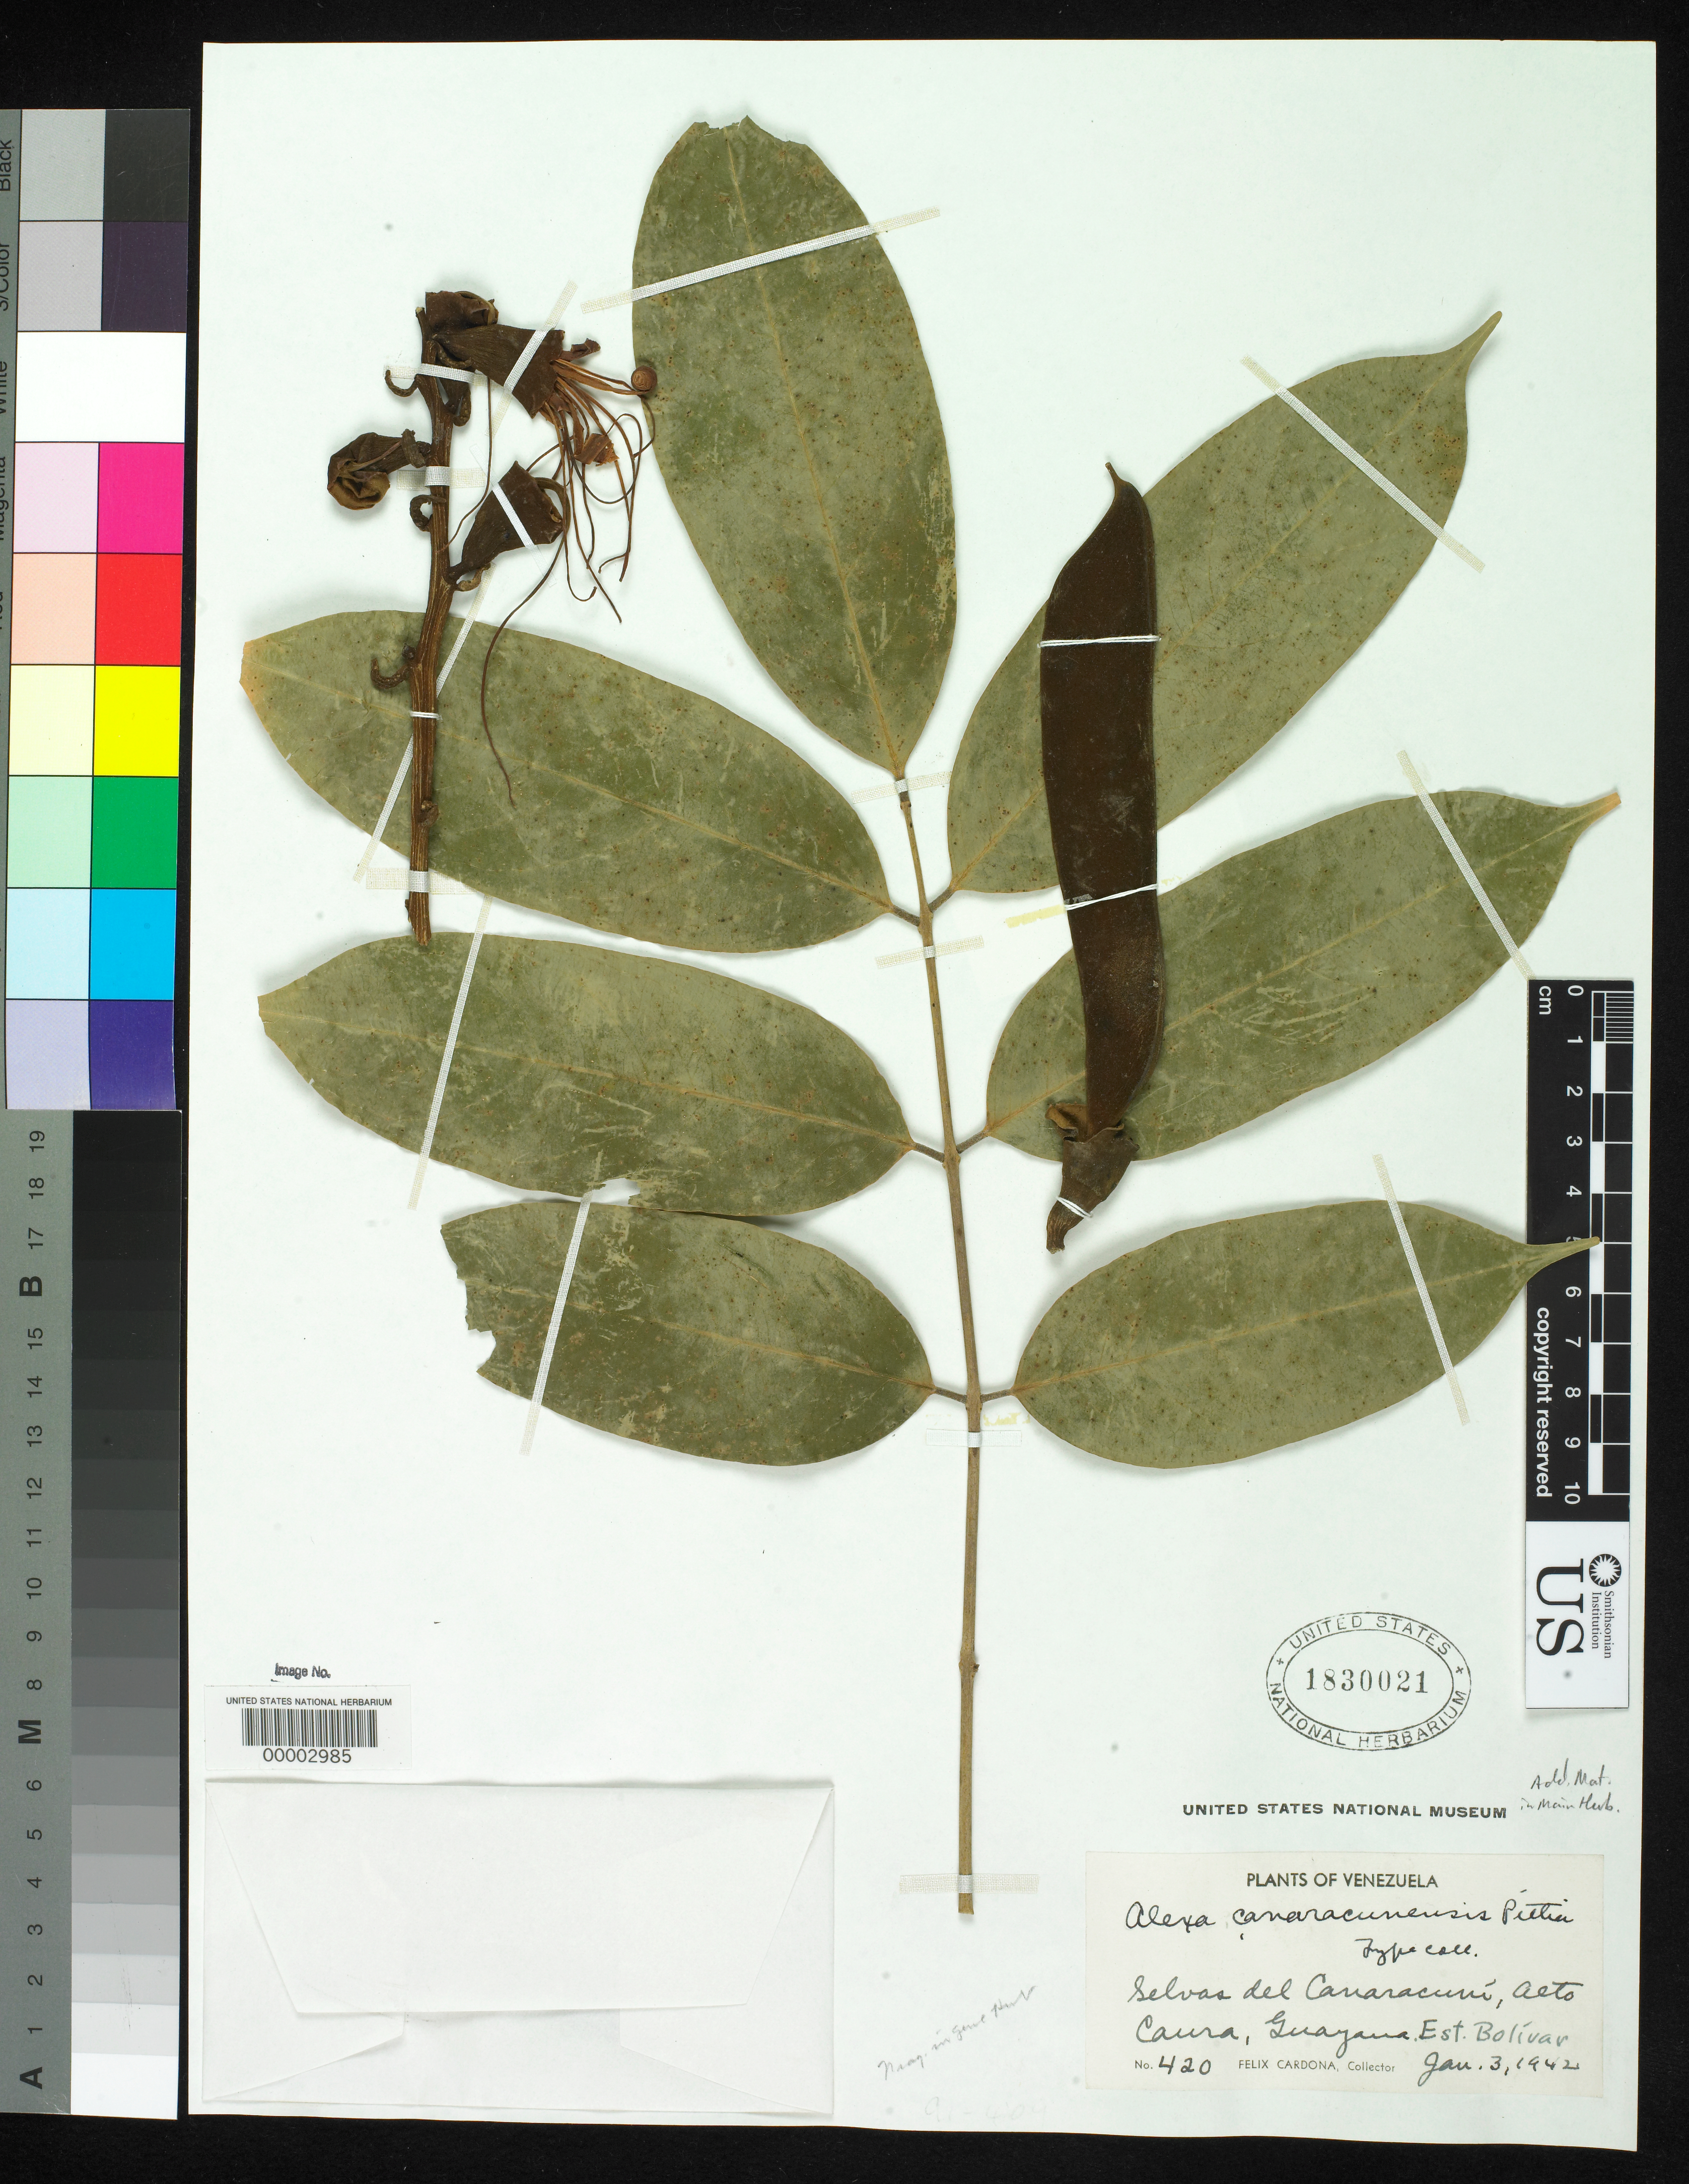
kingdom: Plantae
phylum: Tracheophyta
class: Magnoliopsida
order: Fabales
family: Fabaceae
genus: Alexa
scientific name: Alexa canaracunensis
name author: Pittier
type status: Type Collection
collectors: F. Cardona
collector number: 420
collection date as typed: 03 Jan 1942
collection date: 1942-01-03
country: Venezuela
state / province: Bolivar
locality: Selvas del Canaracuri, Aeto [Alto ?] Caura, Guayana.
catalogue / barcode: US 1830021